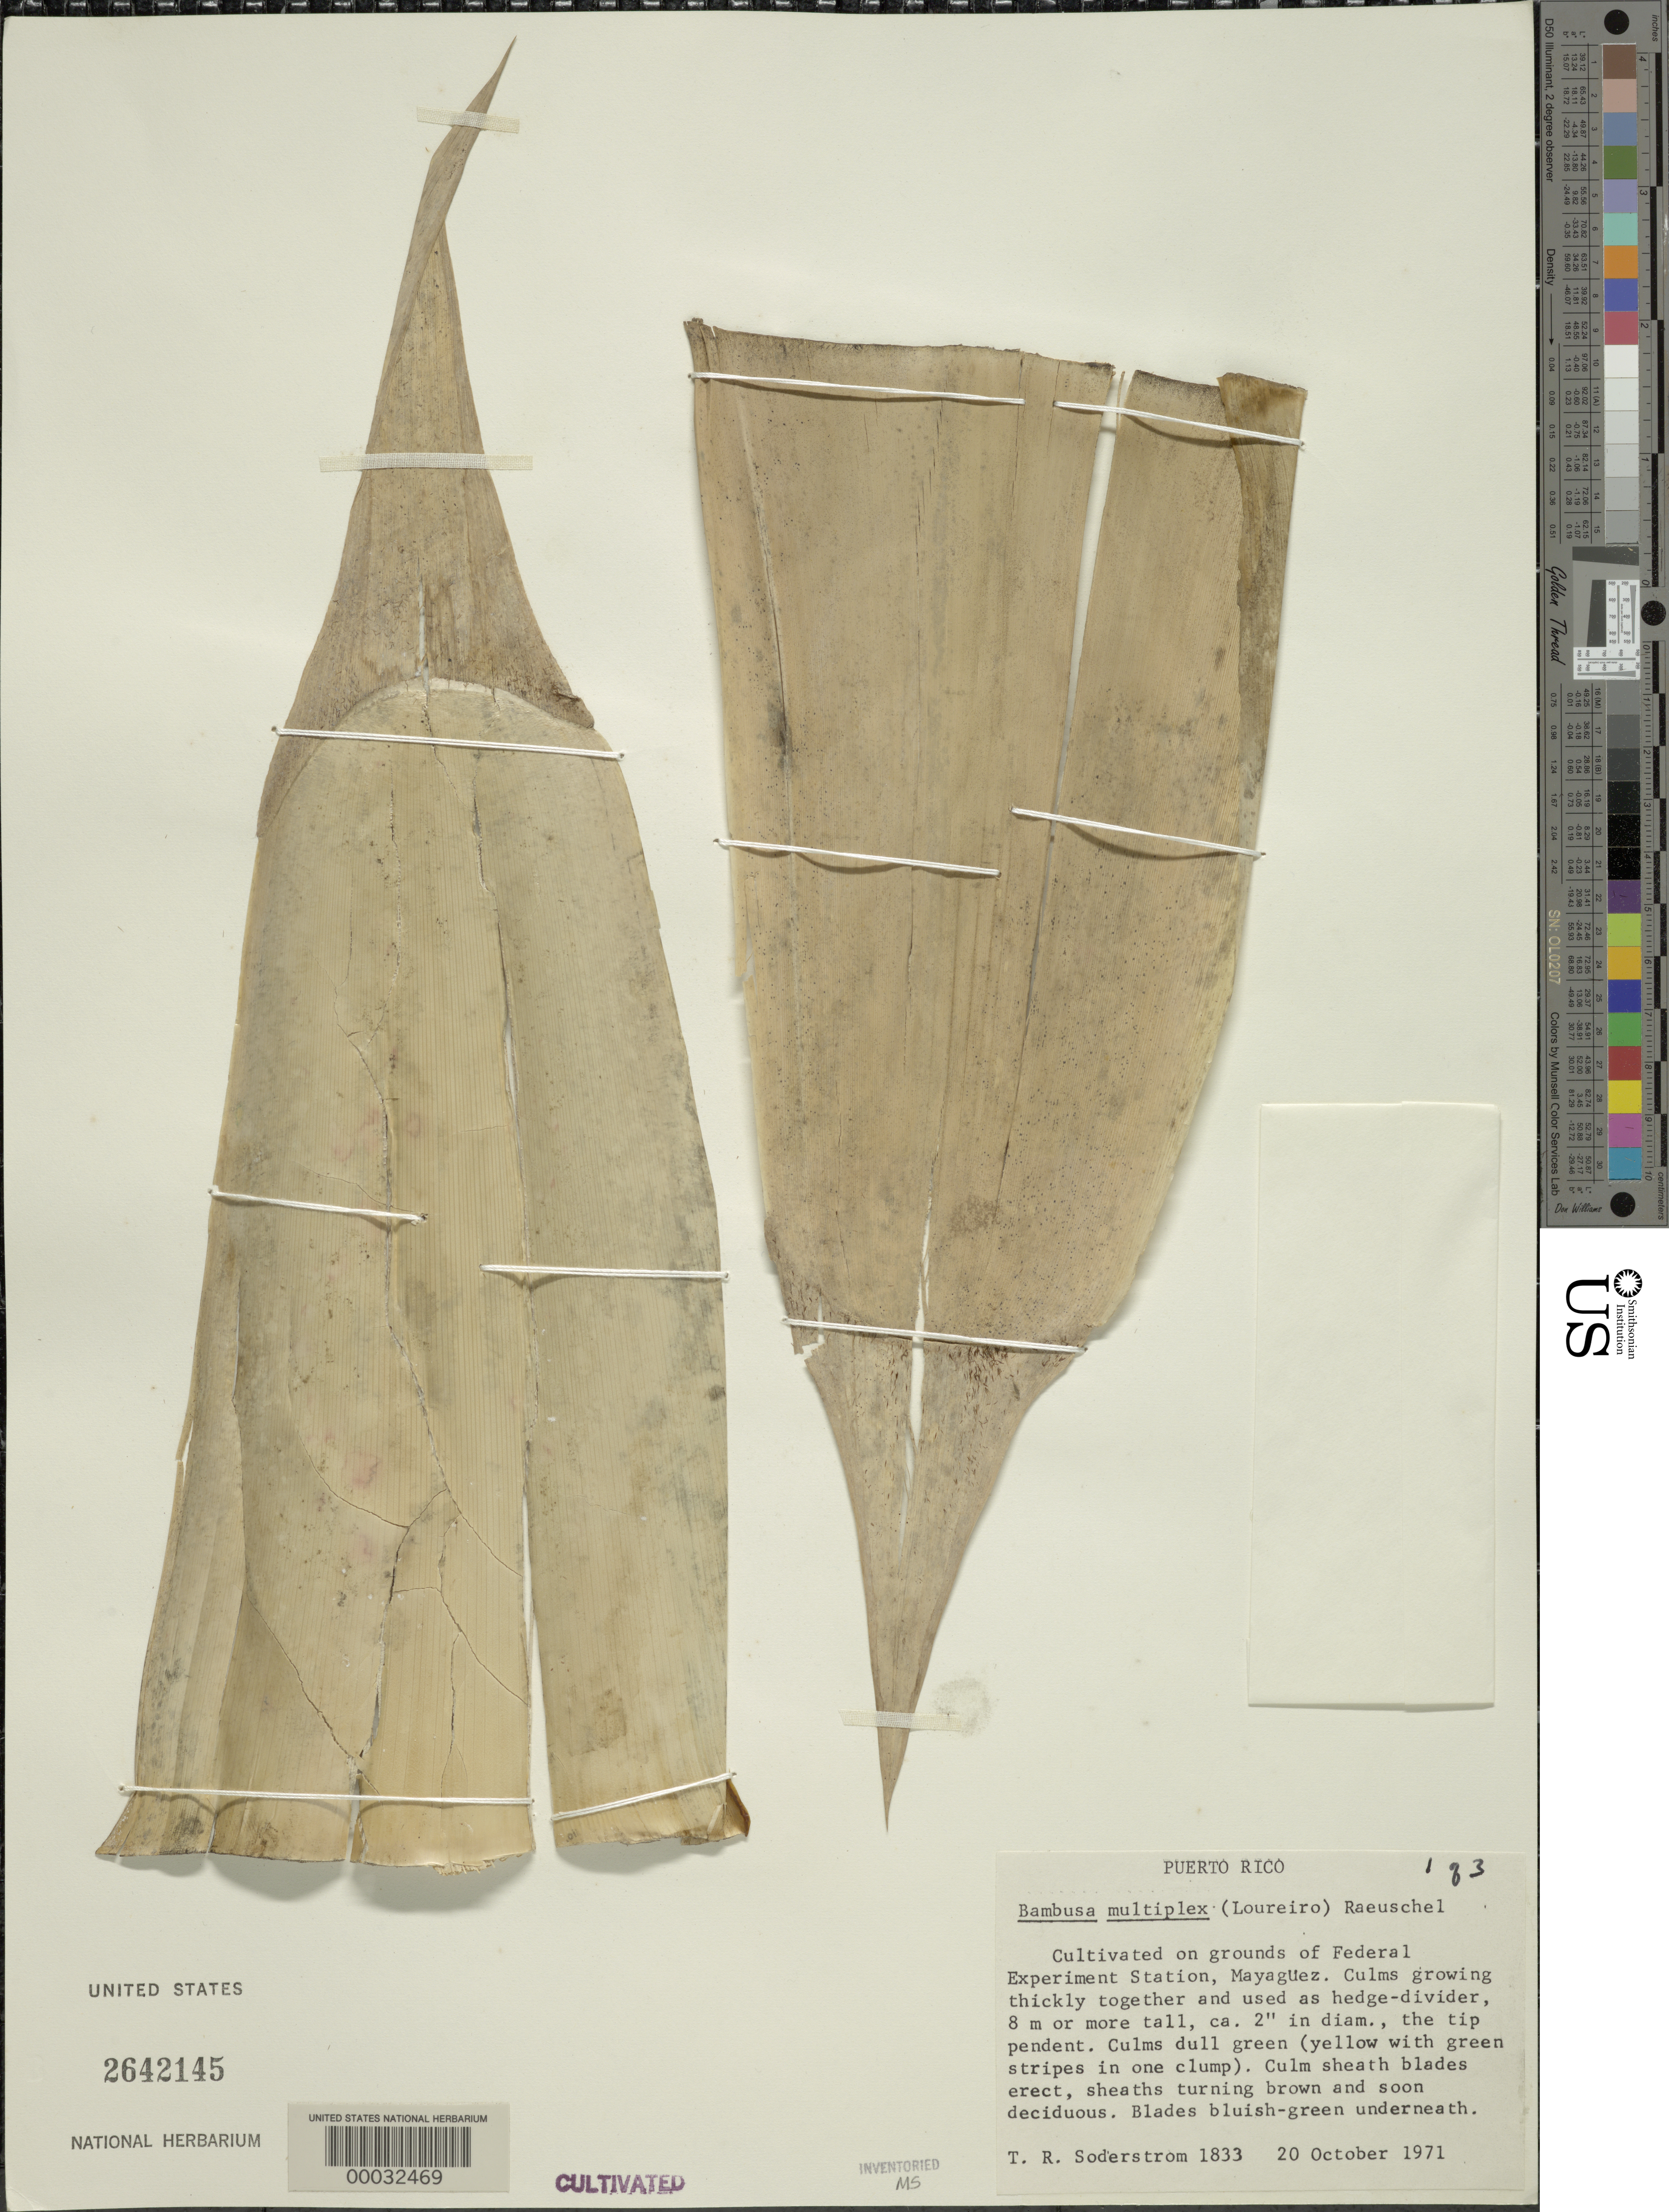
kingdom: Plantae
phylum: Tracheophyta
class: Liliopsida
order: Poales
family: Poaceae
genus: Bambusa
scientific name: Bambusa multiplex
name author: (Lour.) Raeusch. ex Schult. & Schult. f.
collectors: T. R. Soderstrom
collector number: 1833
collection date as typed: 20 Oct 1971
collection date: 1971-10-20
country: Puerto Rico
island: Greater Antilles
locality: Federal Experimental Station-Mayaguez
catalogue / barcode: US 2642145